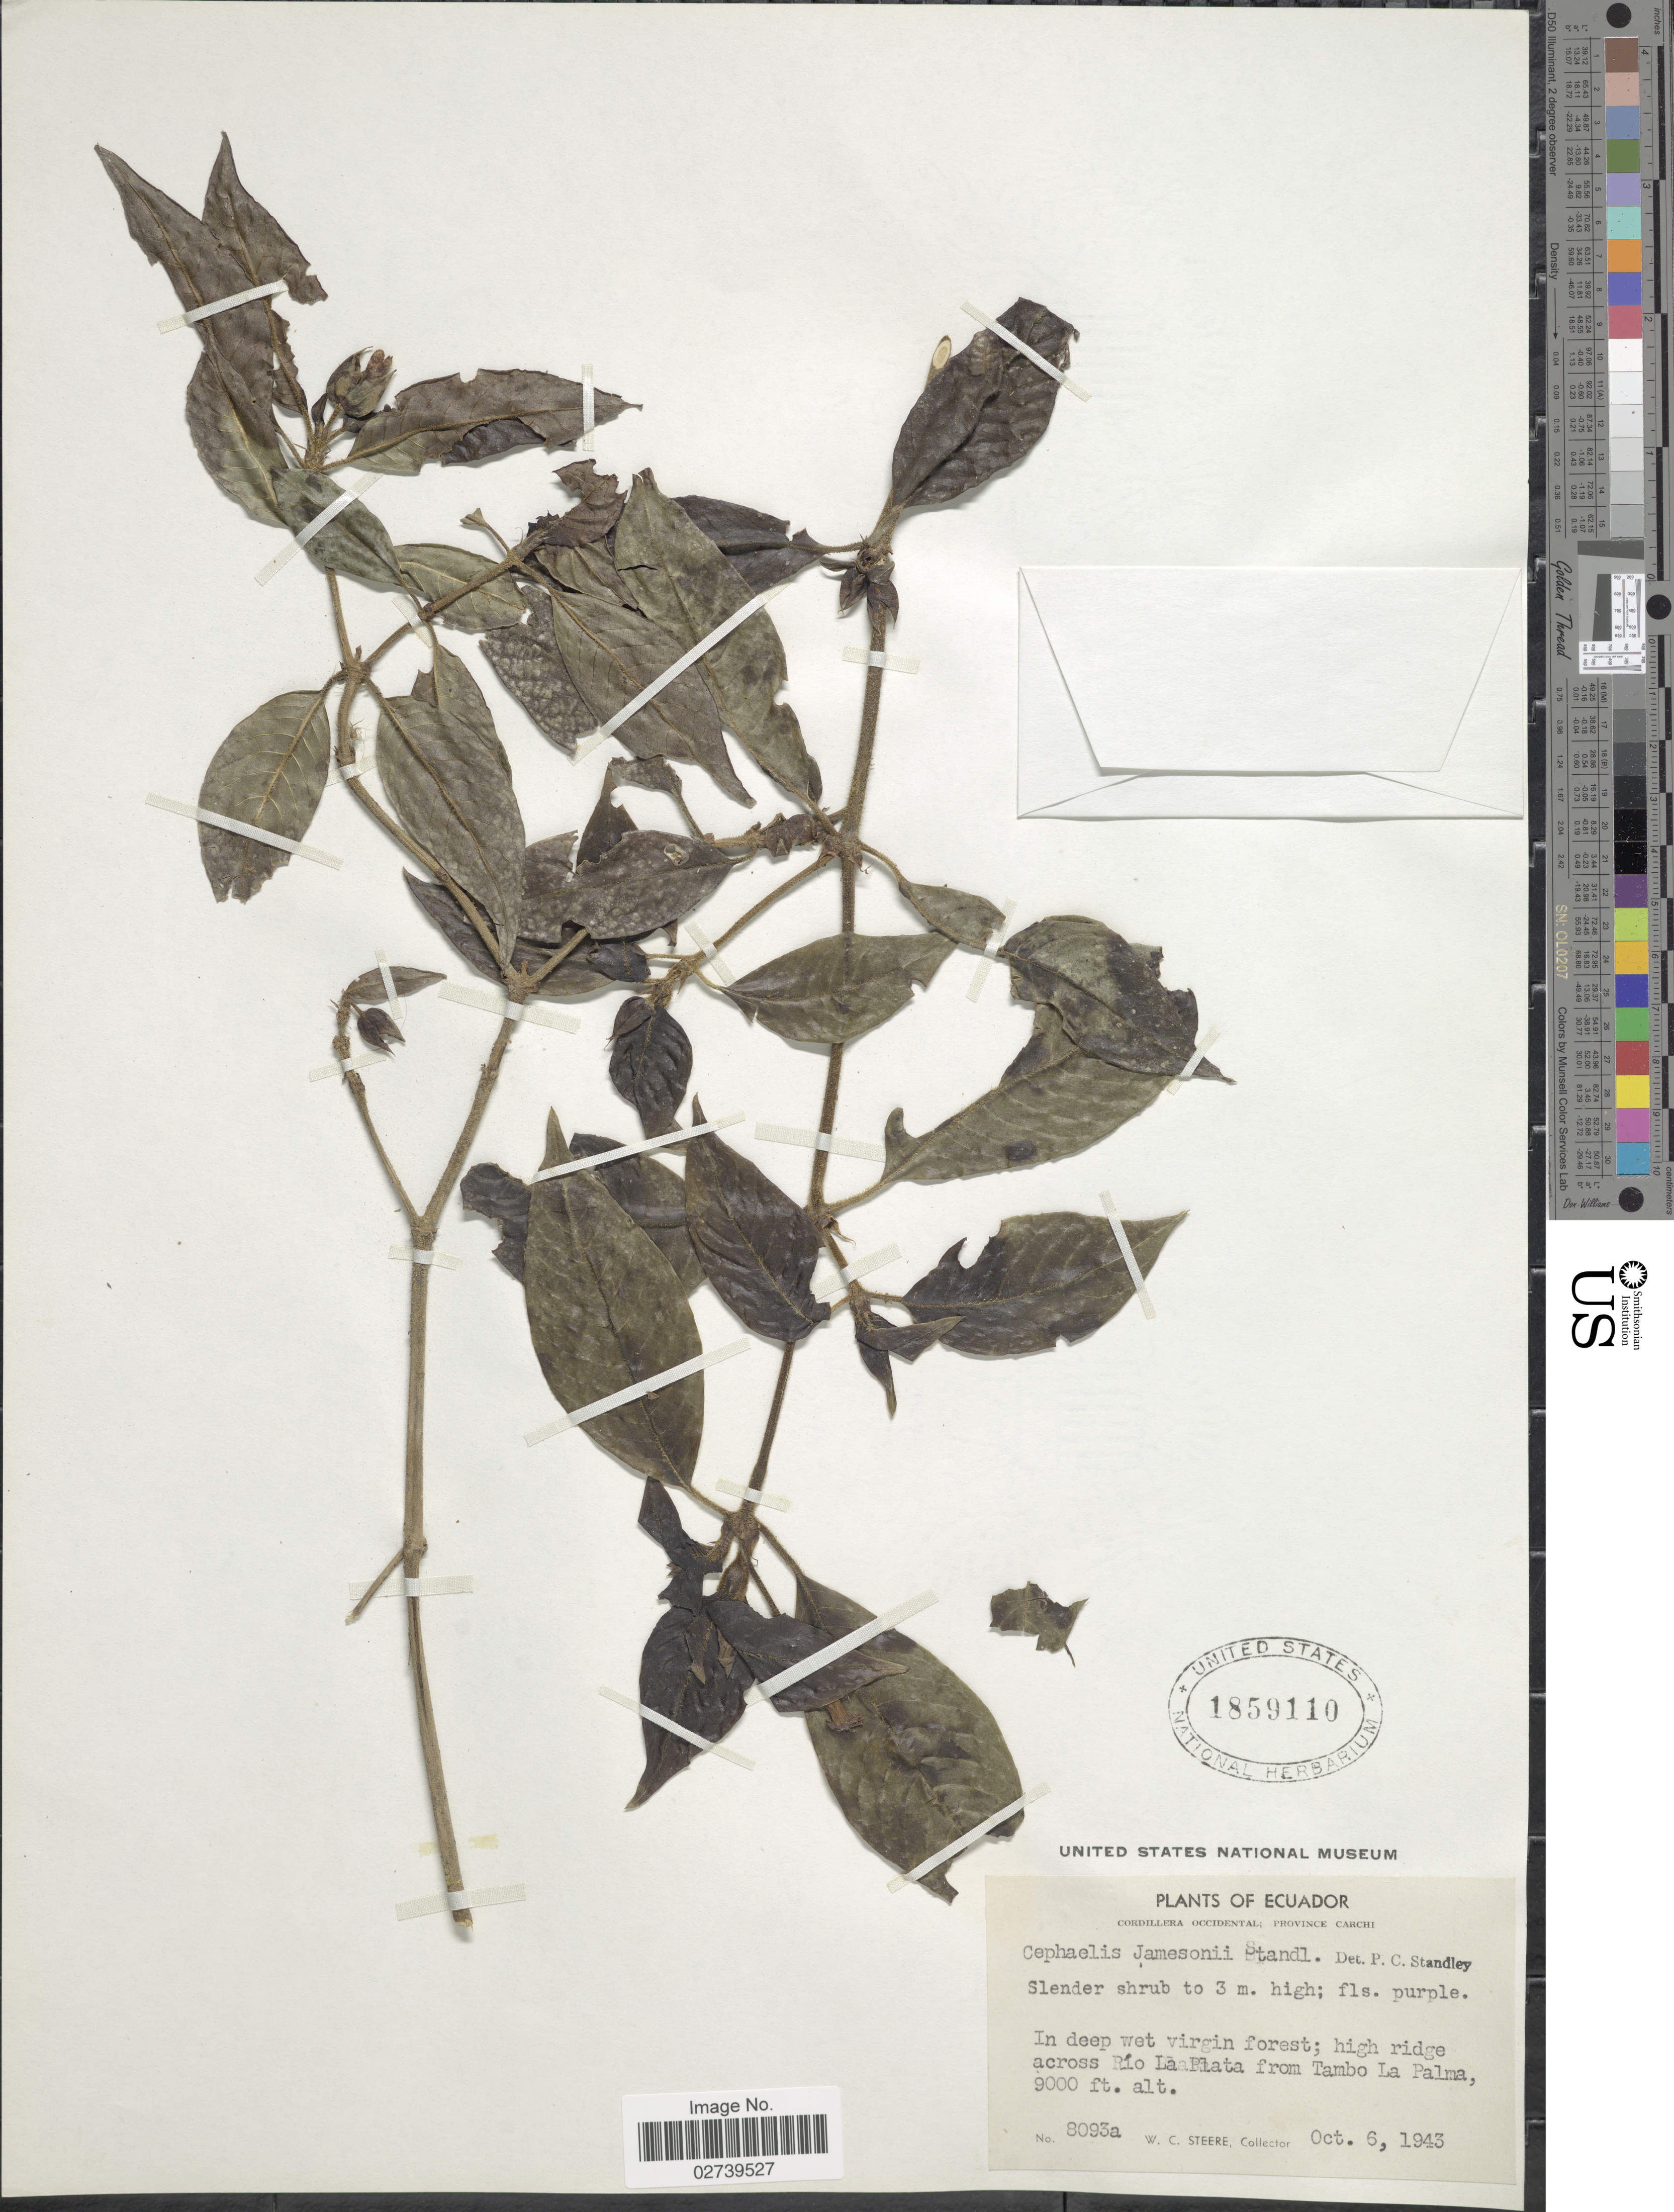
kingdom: Plantae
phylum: Tracheophyta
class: Magnoliopsida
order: Gentianales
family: Rubiaceae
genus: Palicourea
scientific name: Palicourea fuchsioides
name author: C.M. Taylor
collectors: W. C. Steere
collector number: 8093a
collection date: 1943-10-06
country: Ecuador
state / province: Carchi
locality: Cordillera Occidental, in deep wet virgin forest; high ridge across Rio La Plata from Tambo La Palma.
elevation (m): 2743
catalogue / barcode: US 1859110